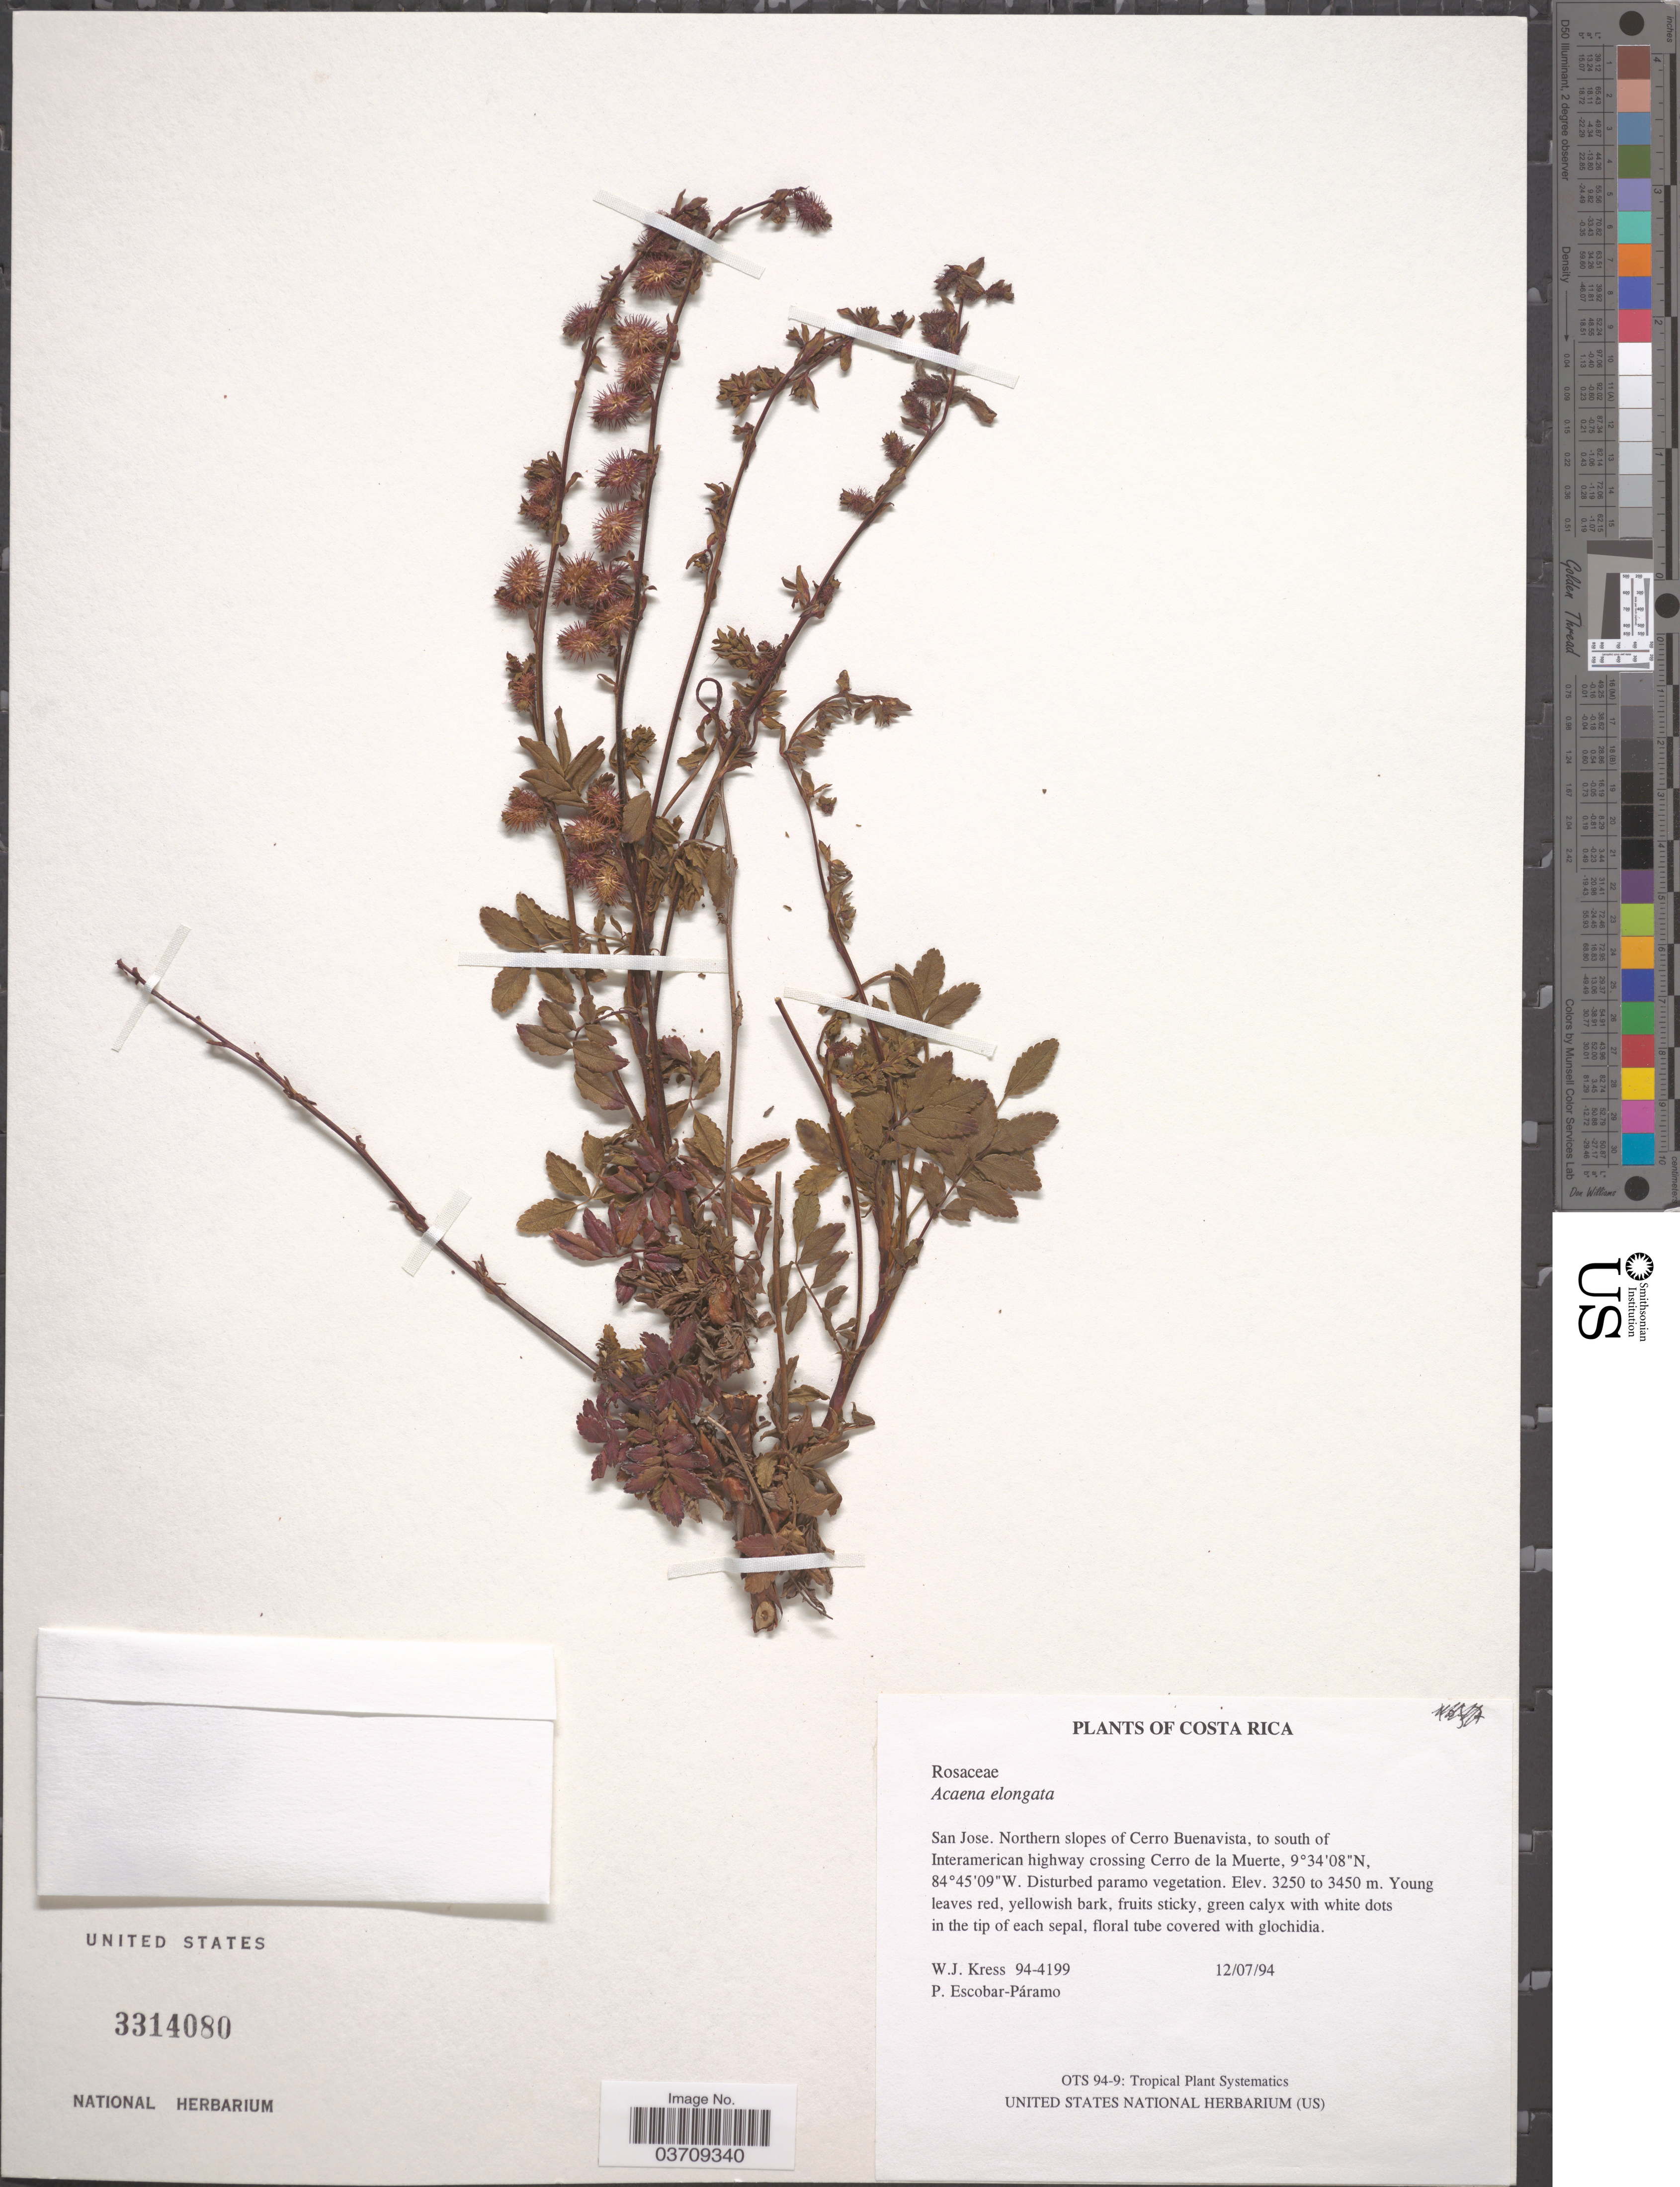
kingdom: Plantae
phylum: Tracheophyta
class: Magnoliopsida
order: Rosales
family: Rosaceae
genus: Acaena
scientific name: Acaena elongata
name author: L.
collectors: W. J. Kress & P. Escobar-Páramo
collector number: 94-4199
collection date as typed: Transcribed d/m/y: 12/7/94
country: Costa Rica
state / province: San José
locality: Northern slopes of Cerro Buenavista, to south of Interamerican highway crossing Cerro de la Muerte.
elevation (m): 3250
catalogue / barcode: US 3314080